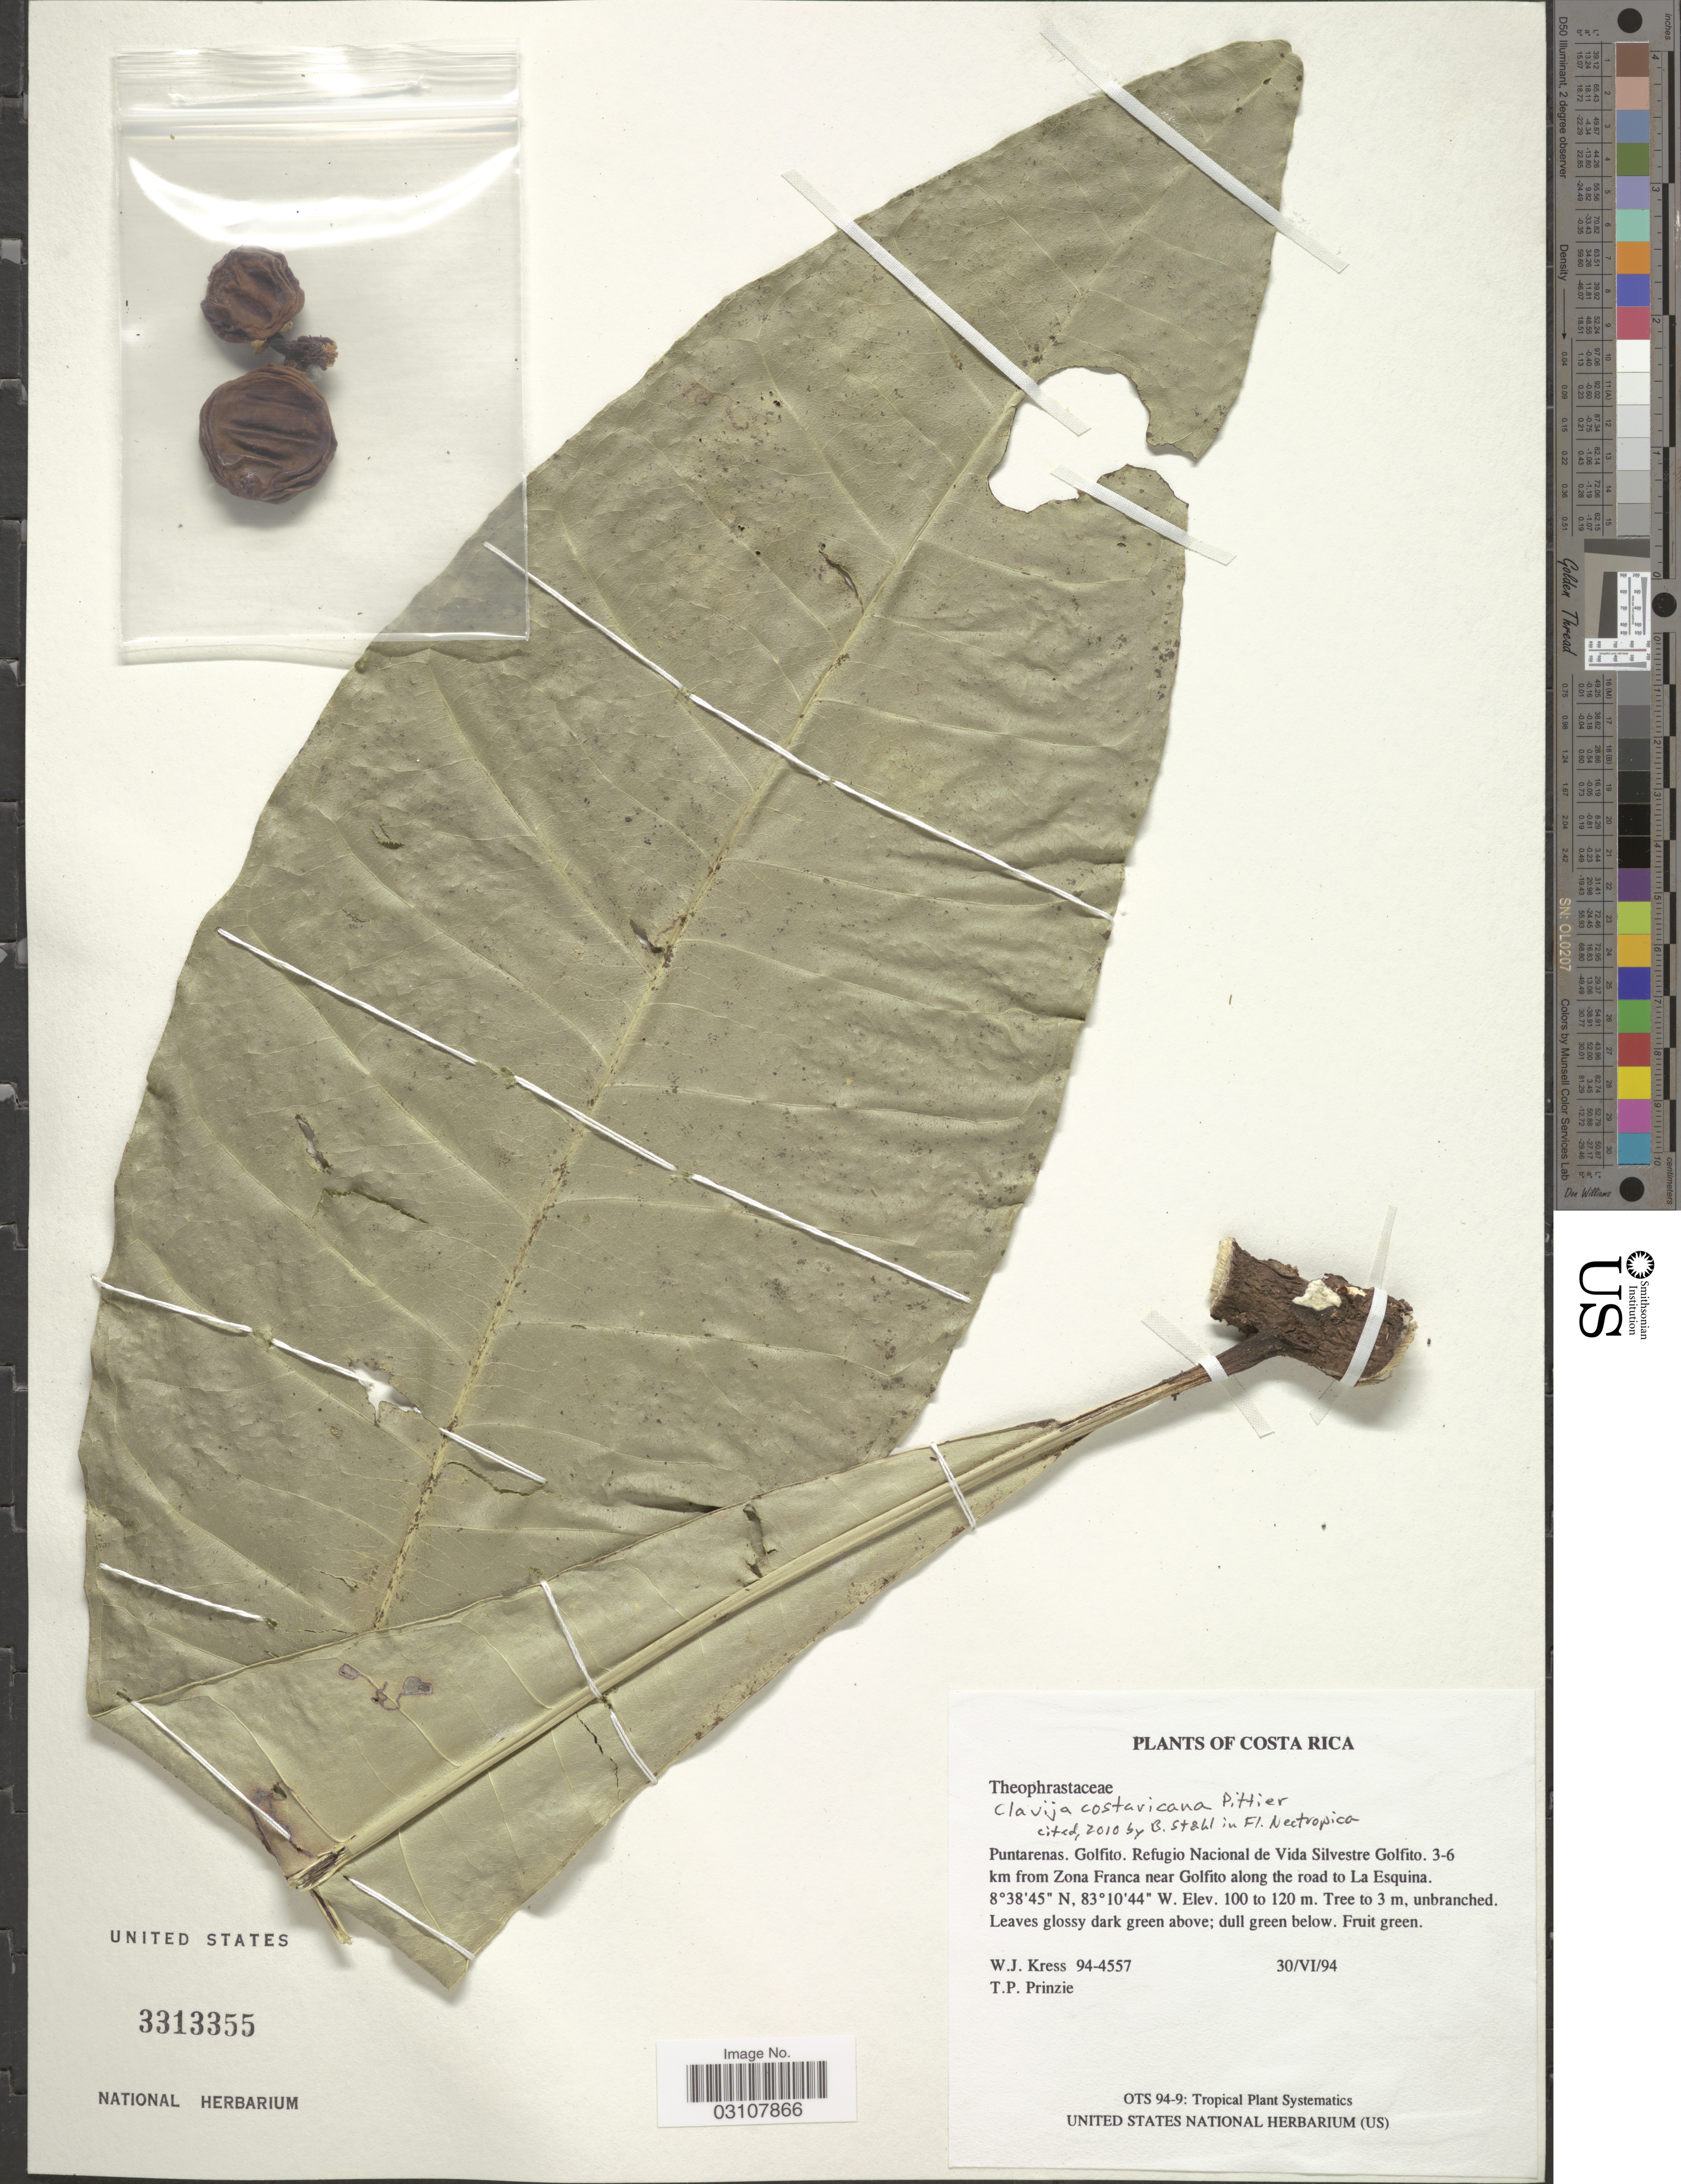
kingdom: Plantae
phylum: Tracheophyta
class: Magnoliopsida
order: Ericales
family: Primulaceae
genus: Clavija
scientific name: Clavija costaricana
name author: Pittier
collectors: W. J. Kress & T. Prinzie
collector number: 94-4557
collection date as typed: Transcribed d/m/y: 30/6/94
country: Costa Rica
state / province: Puntarenas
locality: Golfito. Refugio Nacional de Vida Silvestre Golfito. 3-6 km from Zona Franca near Golfito along the road to La Esquina.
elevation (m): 100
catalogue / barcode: US 3313355